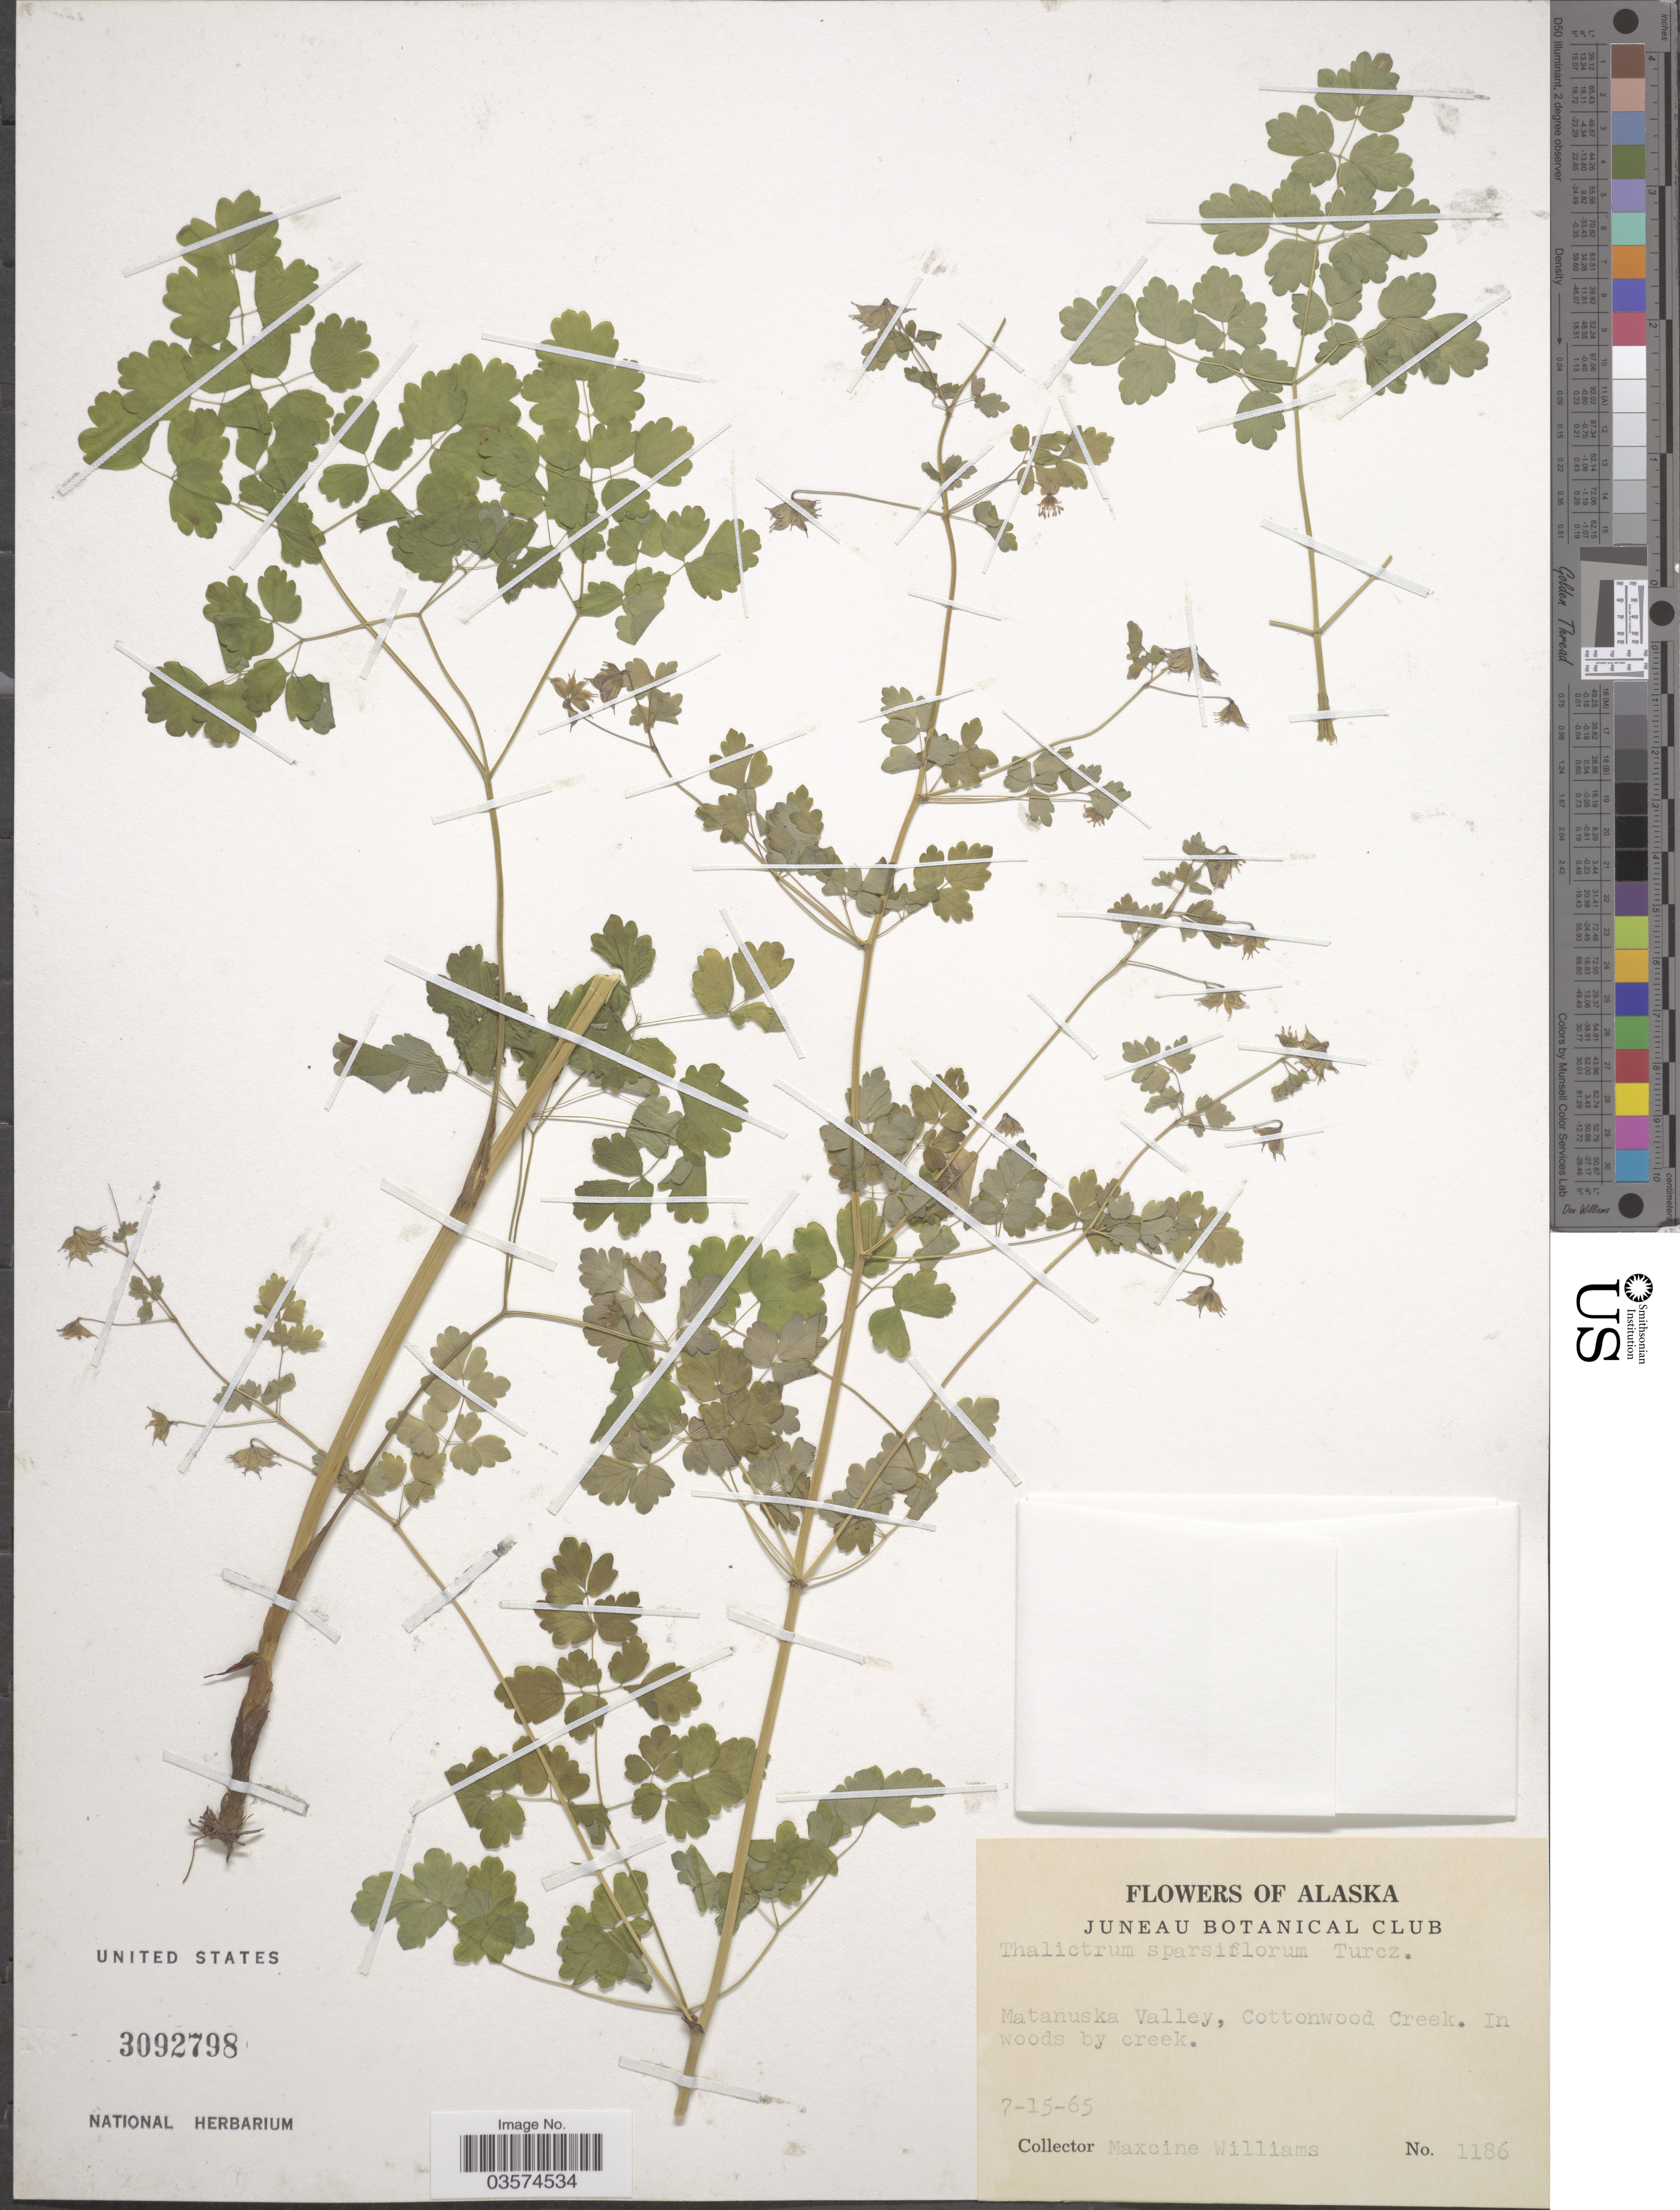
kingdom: Plantae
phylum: Tracheophyta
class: Magnoliopsida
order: Ranunculales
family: Ranunculaceae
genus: Thalictrum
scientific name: Thalictrum sparsiflorum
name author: Turcz. ex Fisch. & C.A. Mey.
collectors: M. Williams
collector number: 1186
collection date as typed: Transcribed d/m/y: 15/7/65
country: United States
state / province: Alaska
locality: Matanuska Valley, Cottonwood Creek. In woods by creek.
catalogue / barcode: US 3092798